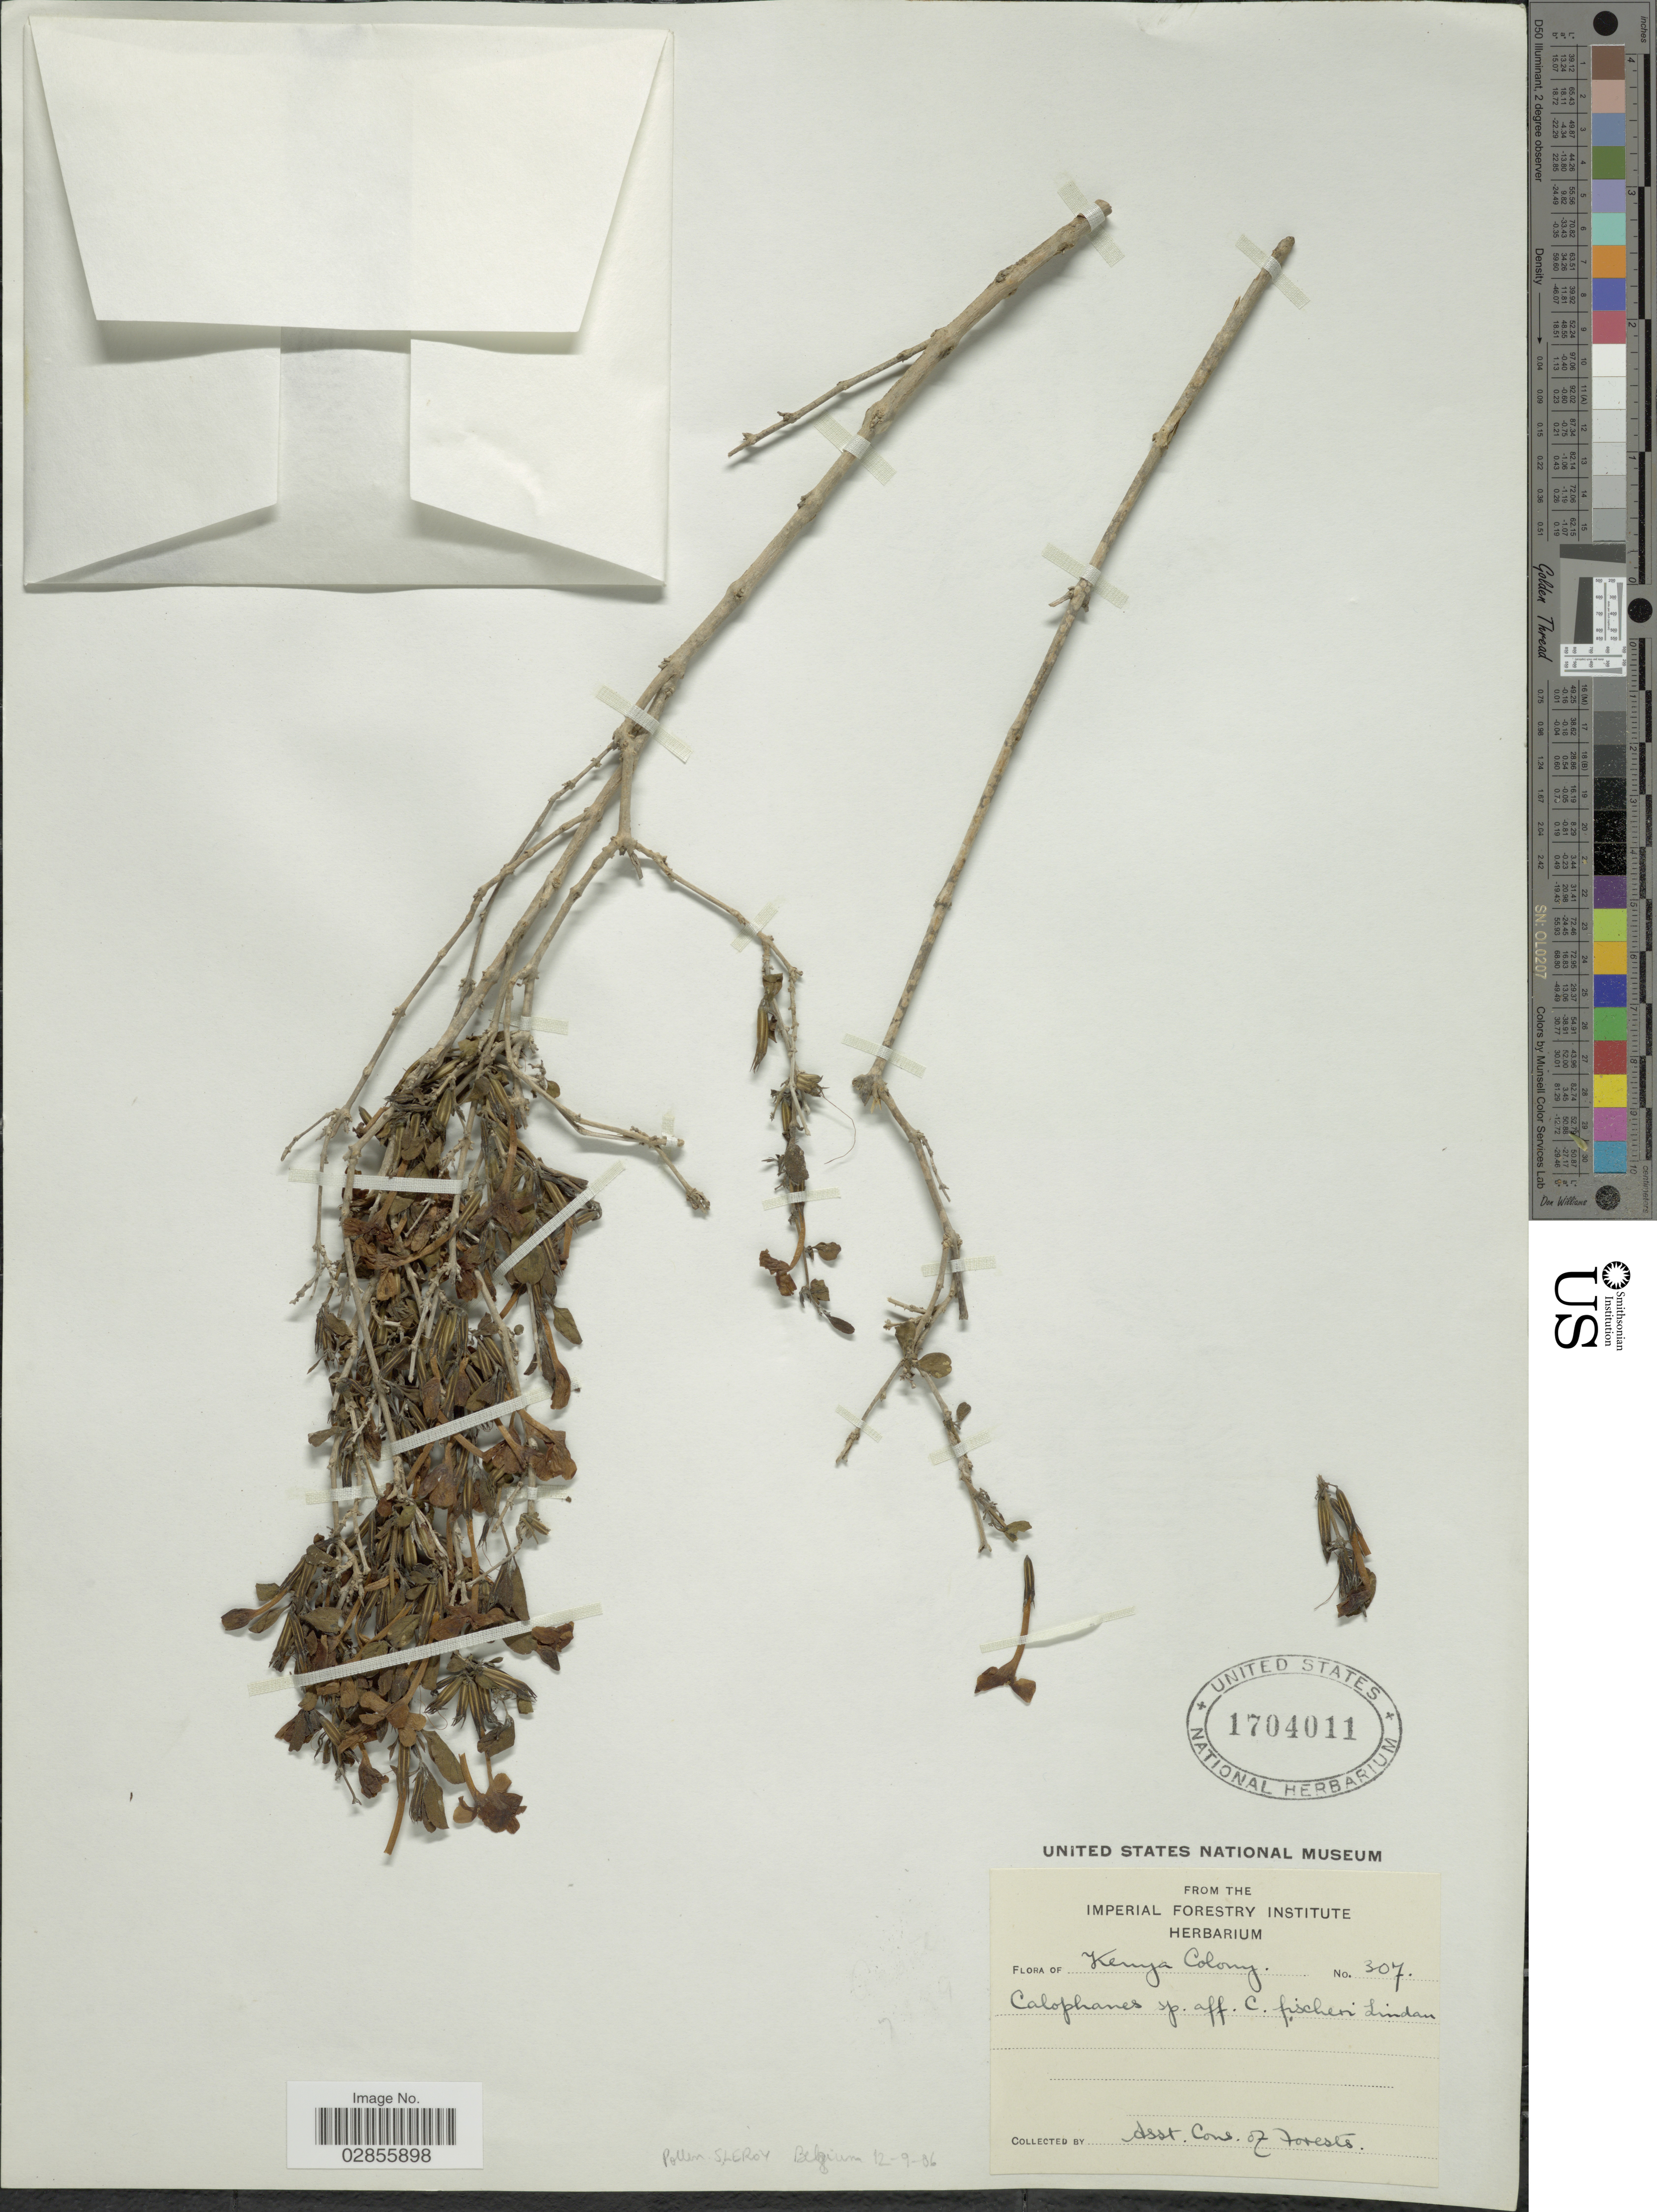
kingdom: Plantae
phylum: Tracheophyta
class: Magnoliopsida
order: Lamiales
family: Acanthaceae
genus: Dyschoriste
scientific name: Dyschoriste fischeri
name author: Lindau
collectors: -. Ass. Cons. of Forests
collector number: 307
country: Kenya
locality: Kenya Colony.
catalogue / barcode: US 1704011